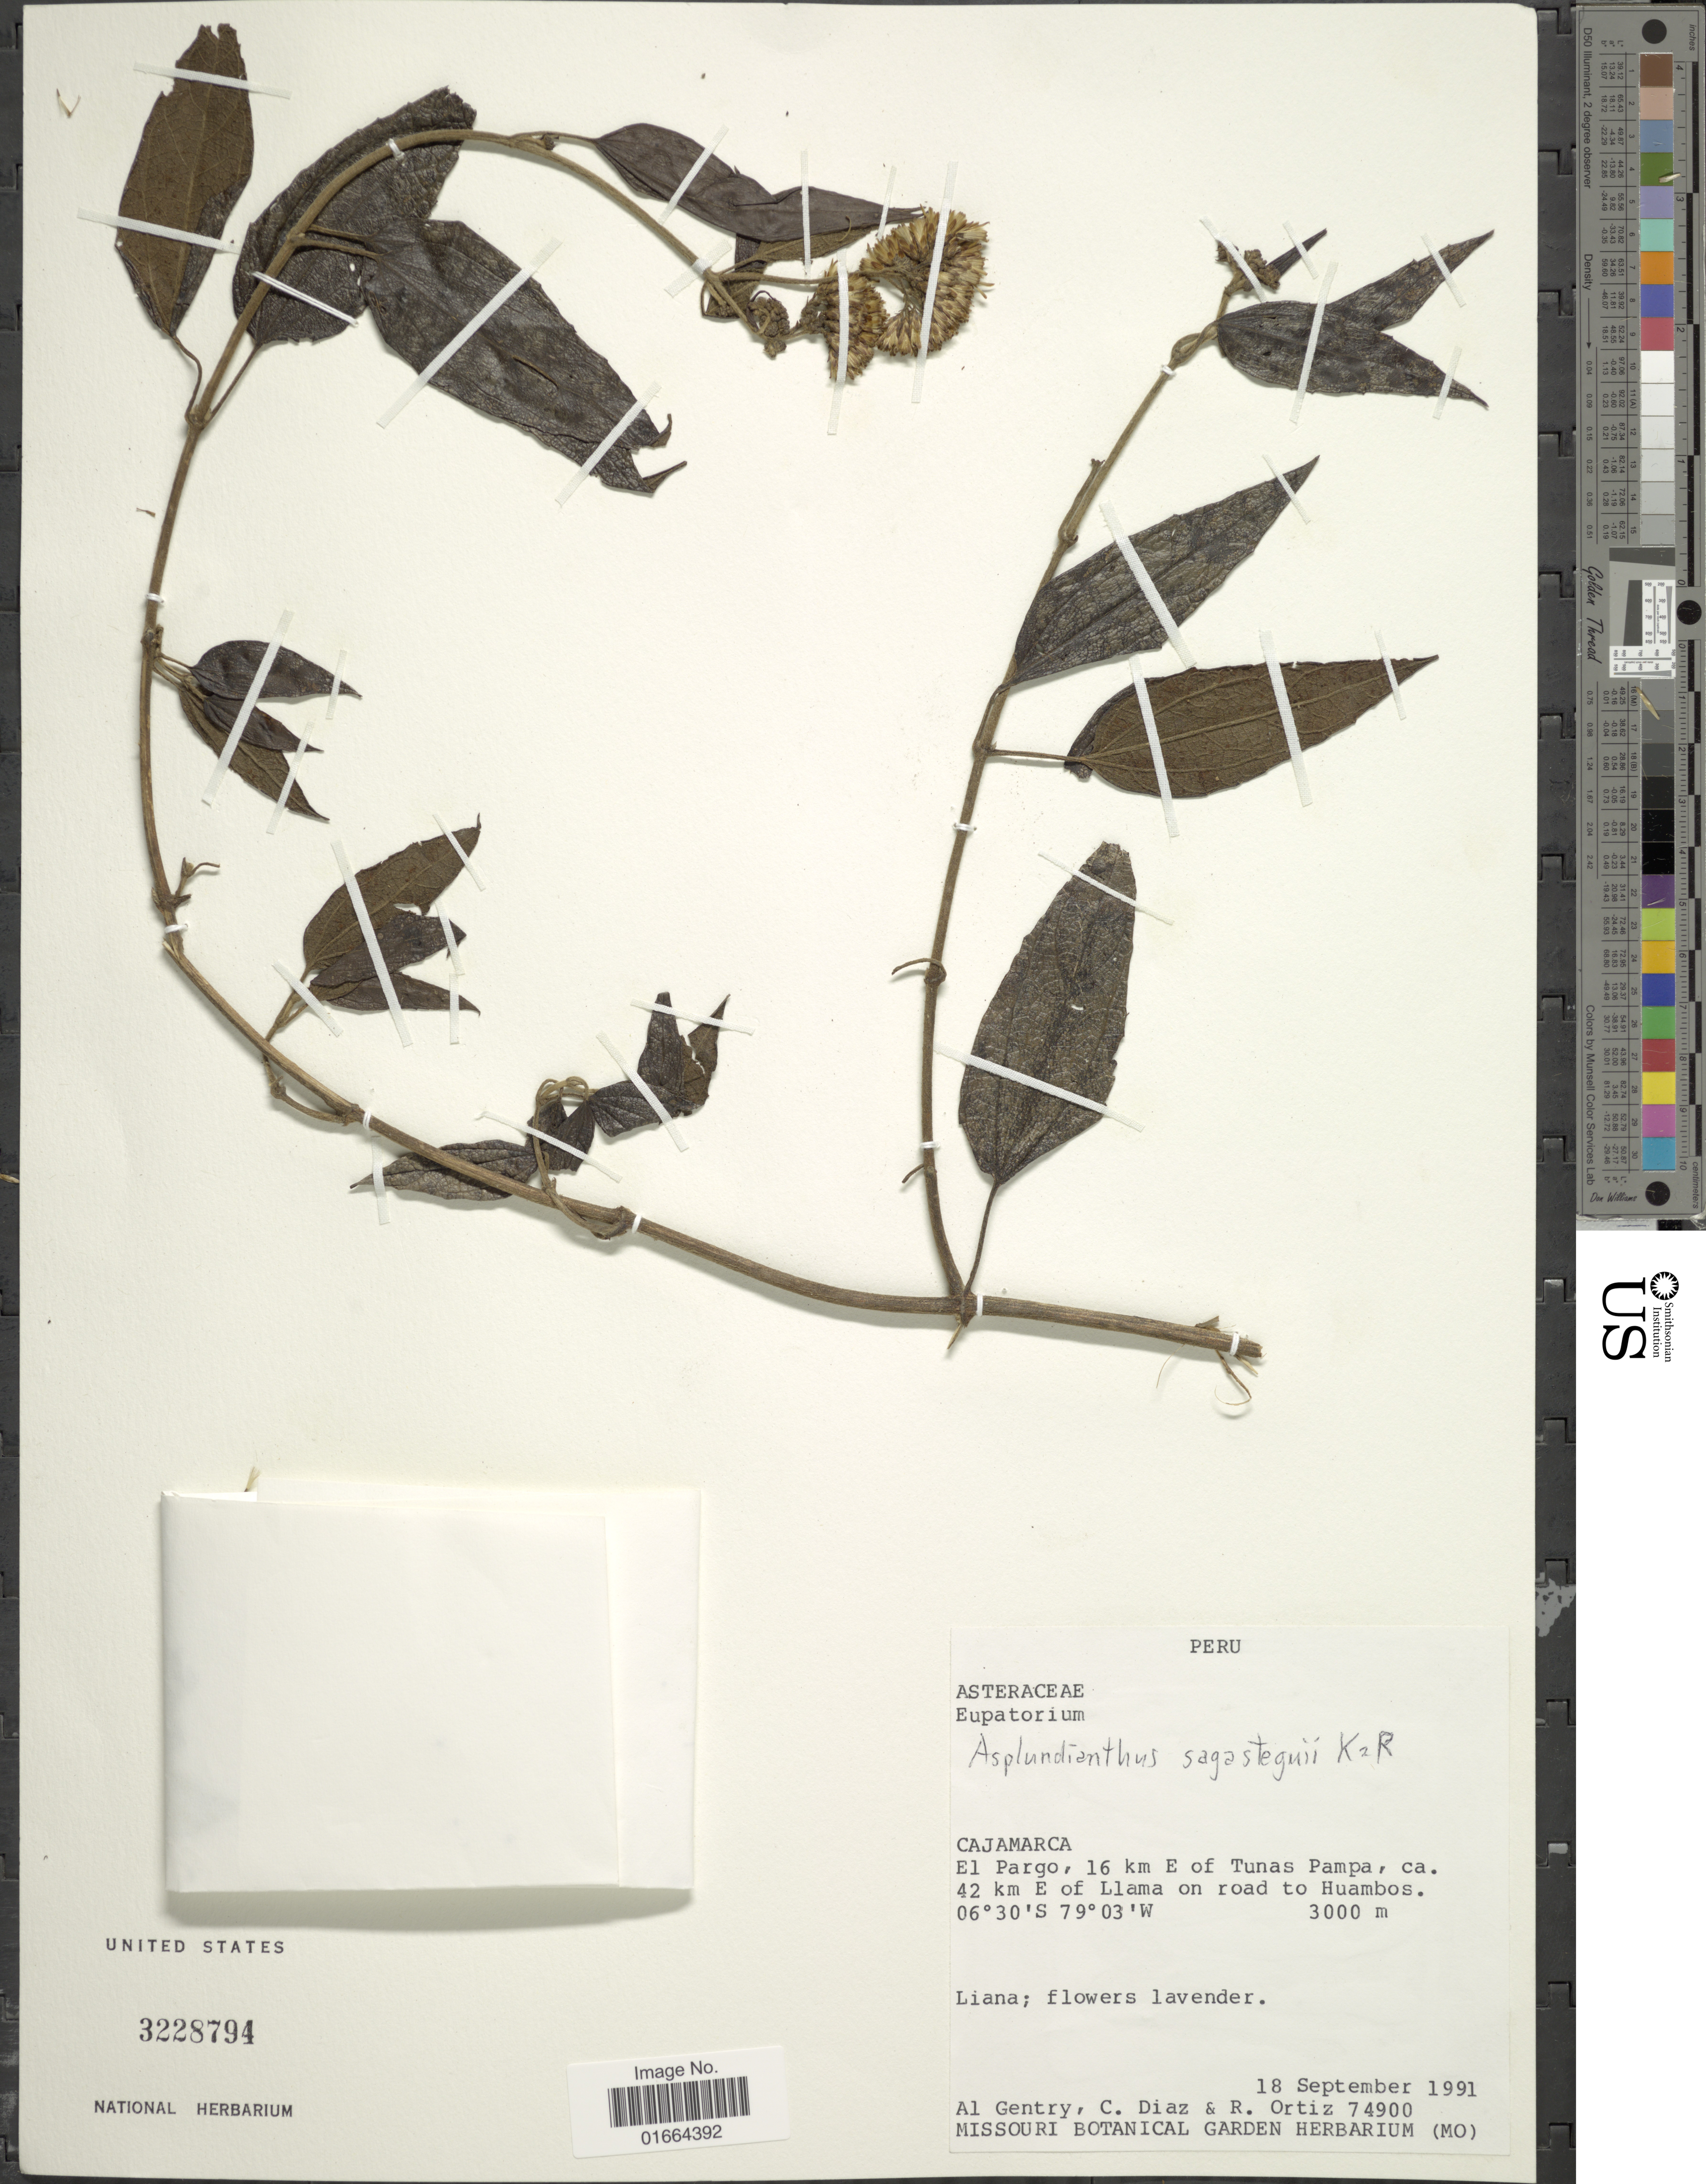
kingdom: Plantae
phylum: Tracheophyta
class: Magnoliopsida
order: Asterales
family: Asteraceae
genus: Asplundianthus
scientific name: Asplundianthus sagasteguii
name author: R.M. King & H. Rob.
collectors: A. H. Gentry, C. P. Diaz & R. Ortíz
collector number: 74900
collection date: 1991-09-18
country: Peru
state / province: Cajamarca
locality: Cajamarca, El Pargo, 16 km E of Tunas Pampa, 42 km E of Llm on road to Huambos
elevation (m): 3000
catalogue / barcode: US 3228794